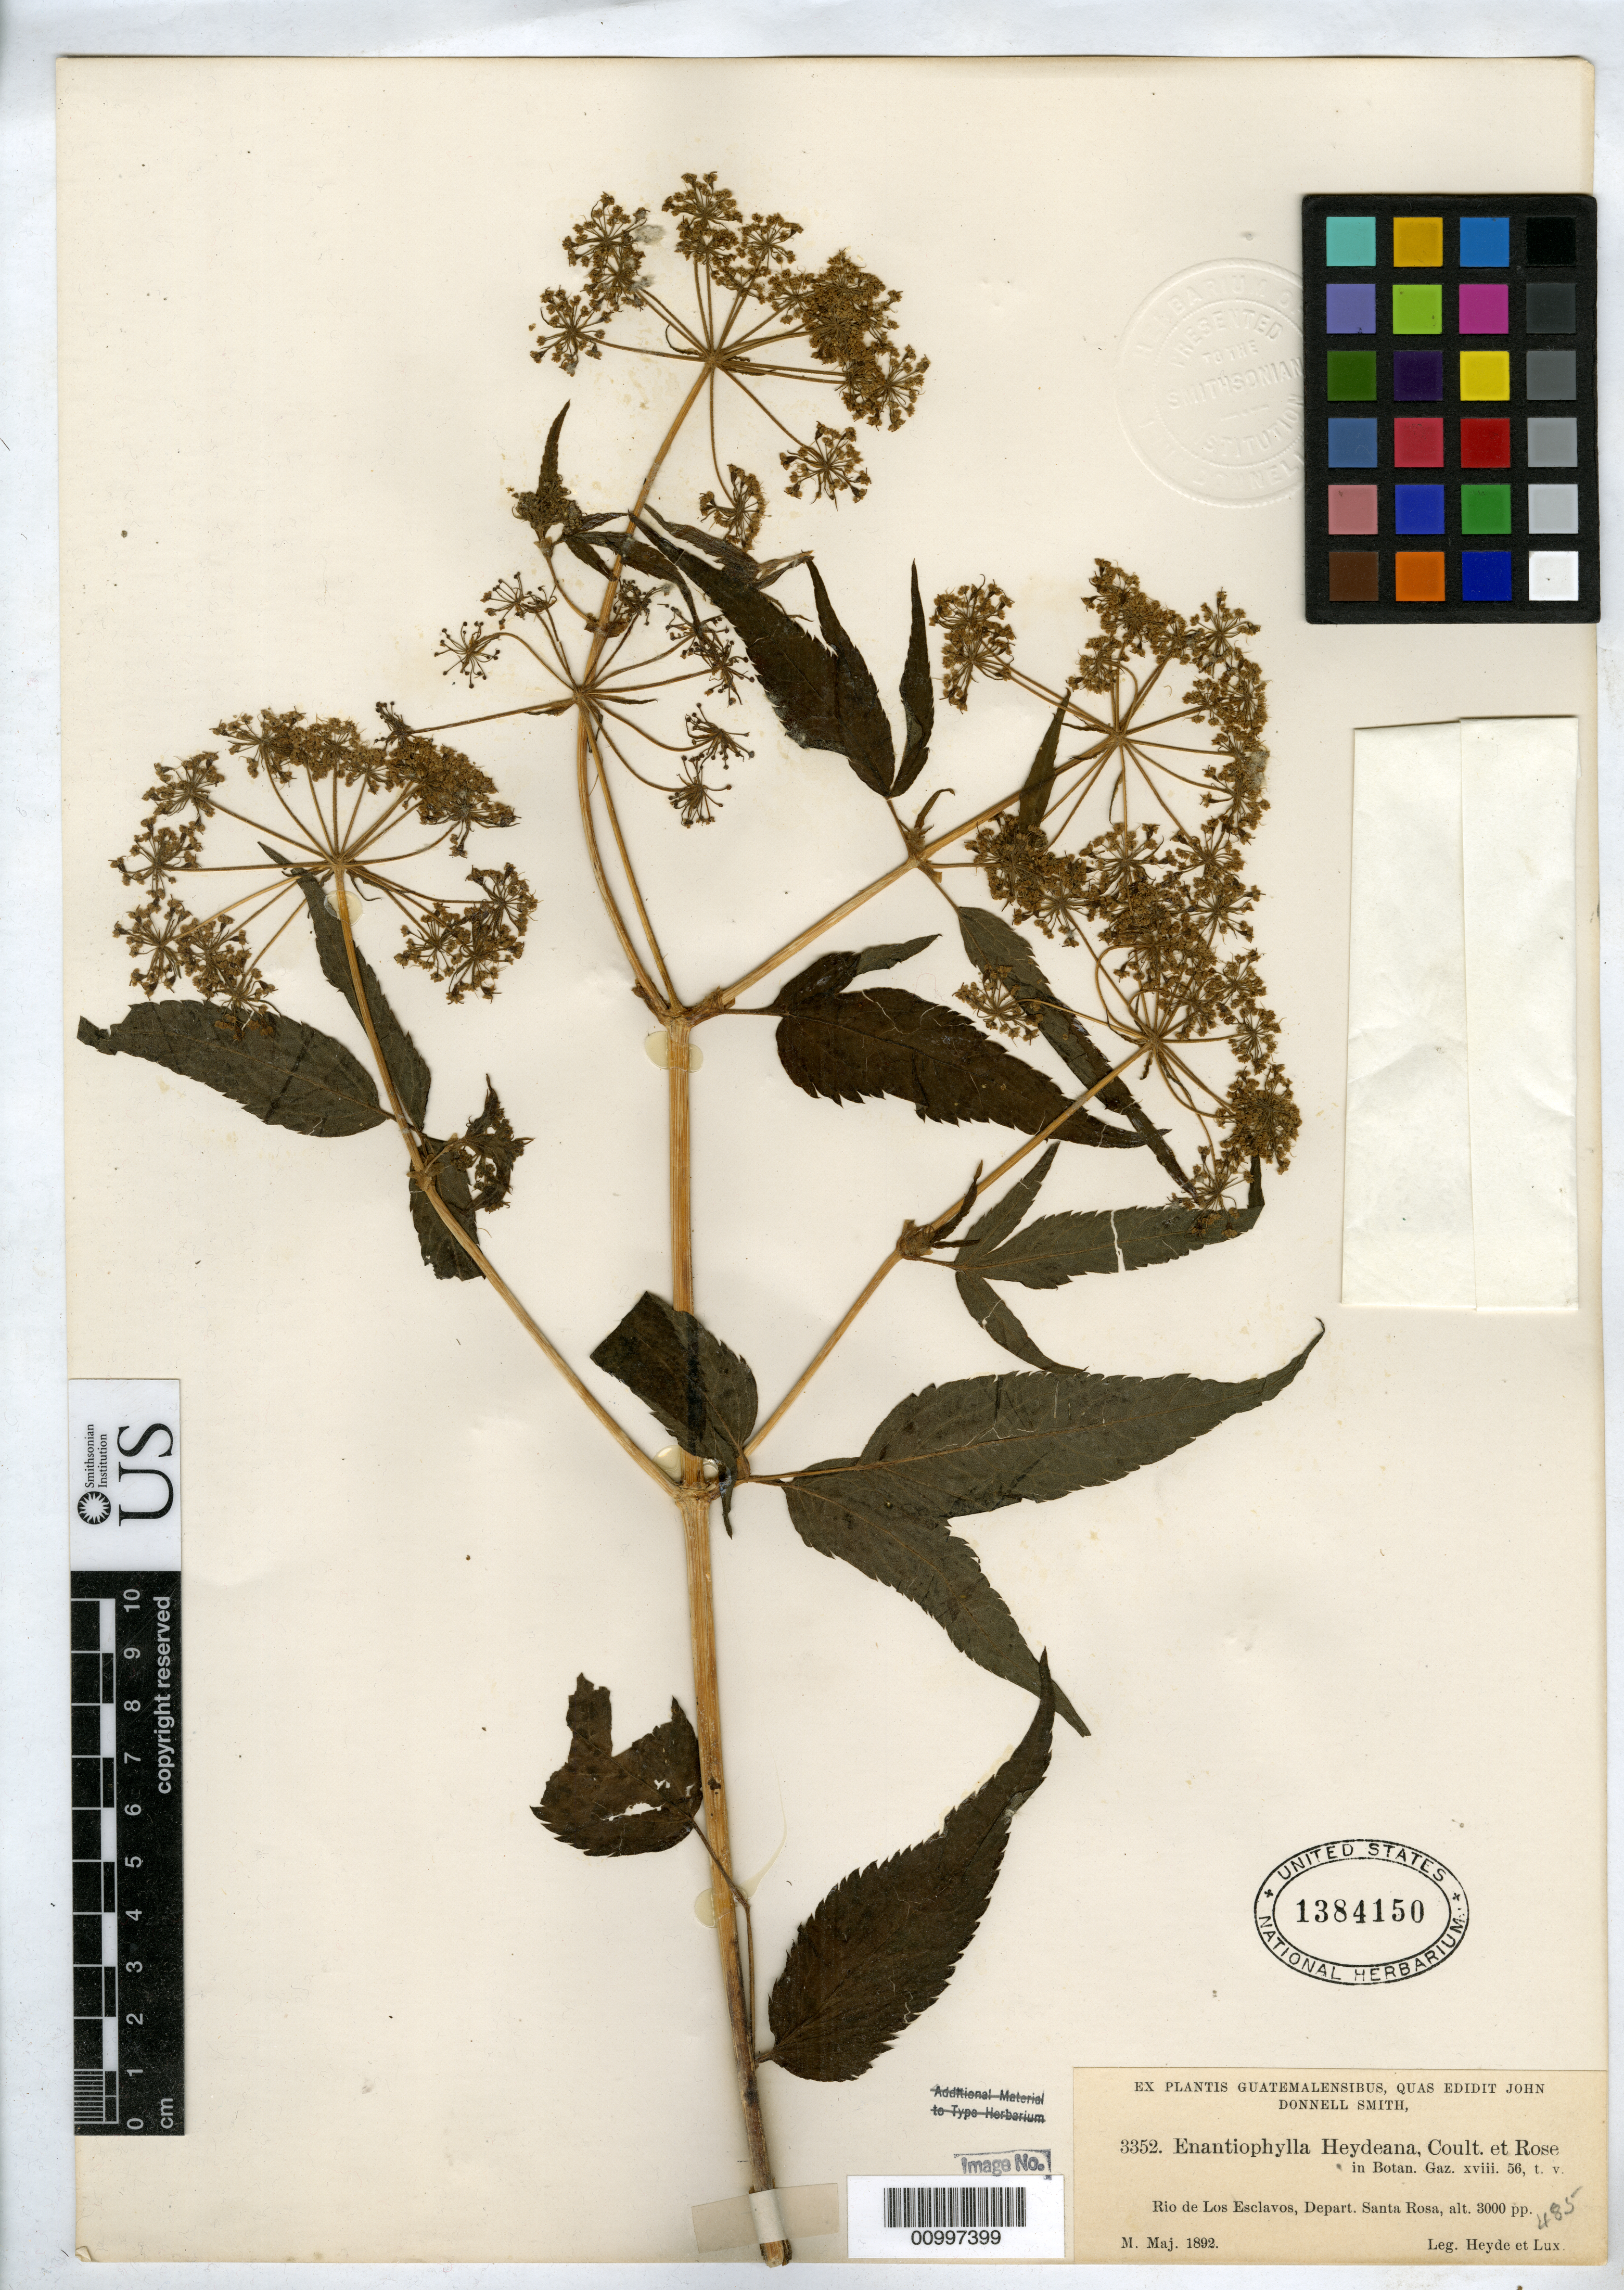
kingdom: Plantae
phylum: Tracheophyta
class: Magnoliopsida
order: Apiales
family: Apiaceae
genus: Enantiophylla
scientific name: Enantiophylla heydeana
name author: J.M. Coult. & Rose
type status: Syntype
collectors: E. T. Heyde & E. Lux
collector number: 3352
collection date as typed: May 1892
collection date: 1892-05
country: Guatemala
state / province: Santa Rosa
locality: Rio de Los Esclavos.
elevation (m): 914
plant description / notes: From the herbarium of J. Donnell Smith.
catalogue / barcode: US 1384150